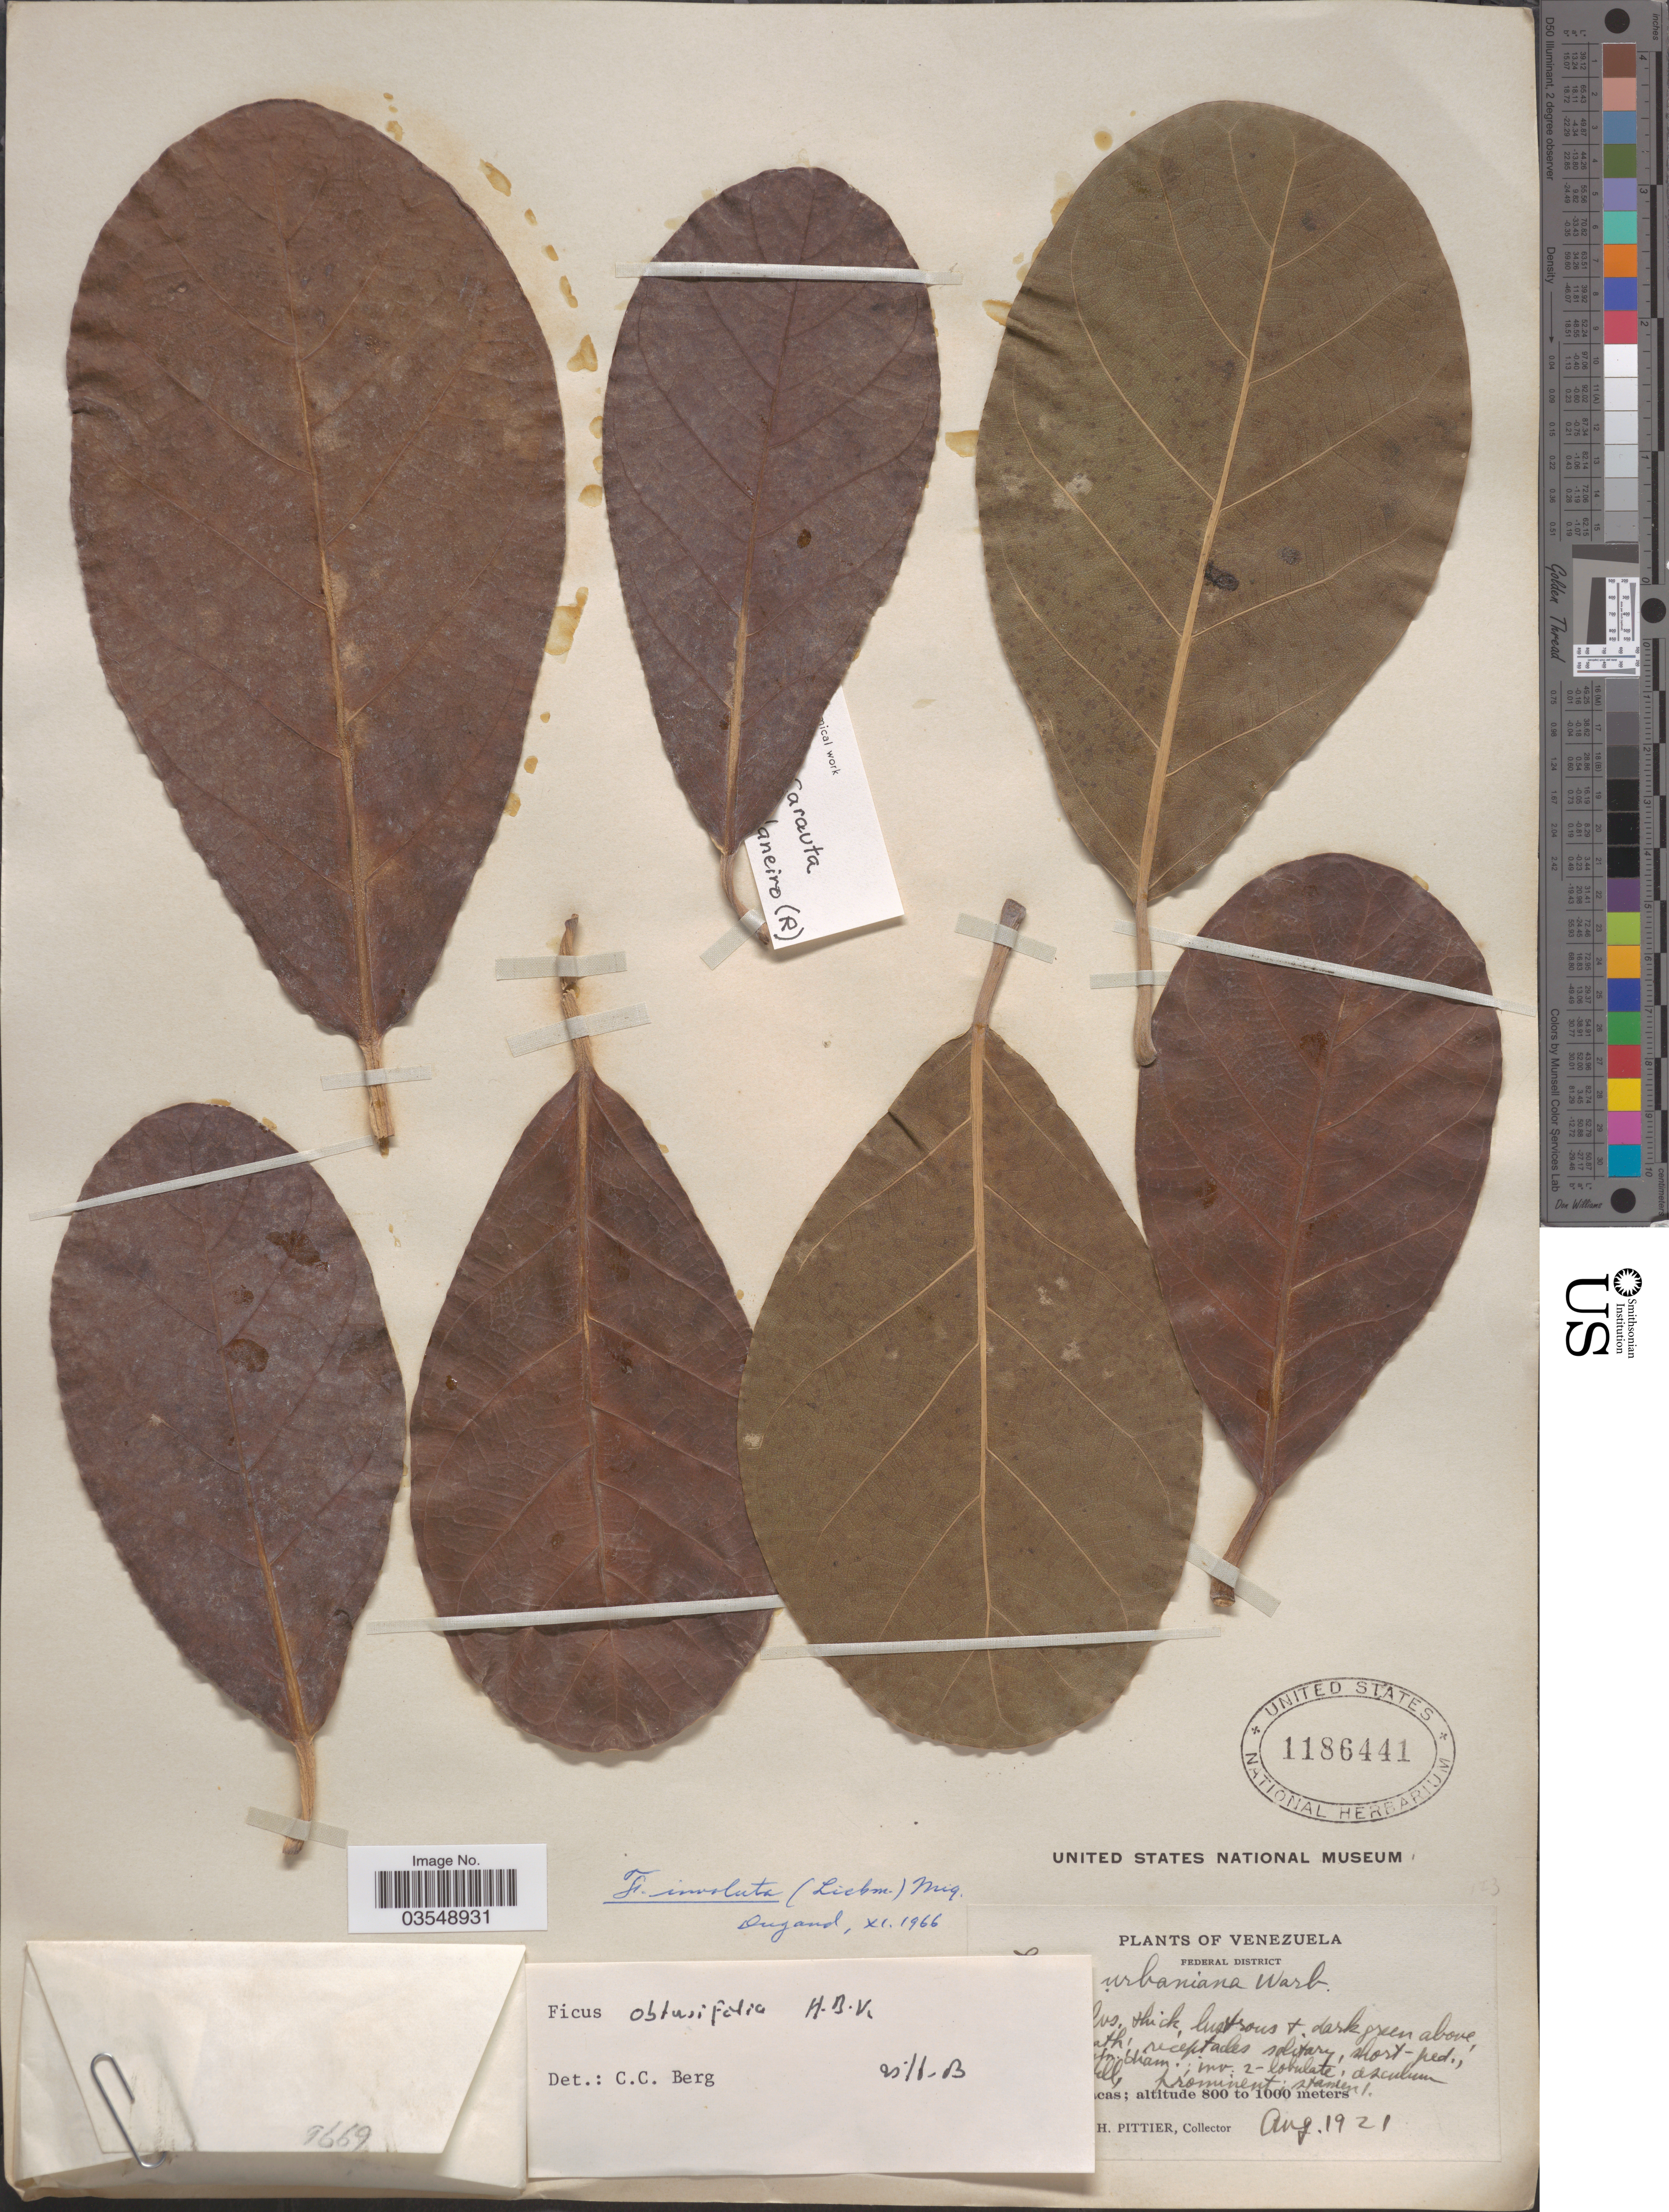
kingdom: Plantae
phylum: Tracheophyta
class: Magnoliopsida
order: Rosales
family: Moraceae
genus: Ficus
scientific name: Ficus obtusifolia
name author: Kunth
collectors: H. F. Pittier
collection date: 1921-08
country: Venezuela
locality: Federal District. [illegible text]cas.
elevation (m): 800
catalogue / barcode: US 1186441